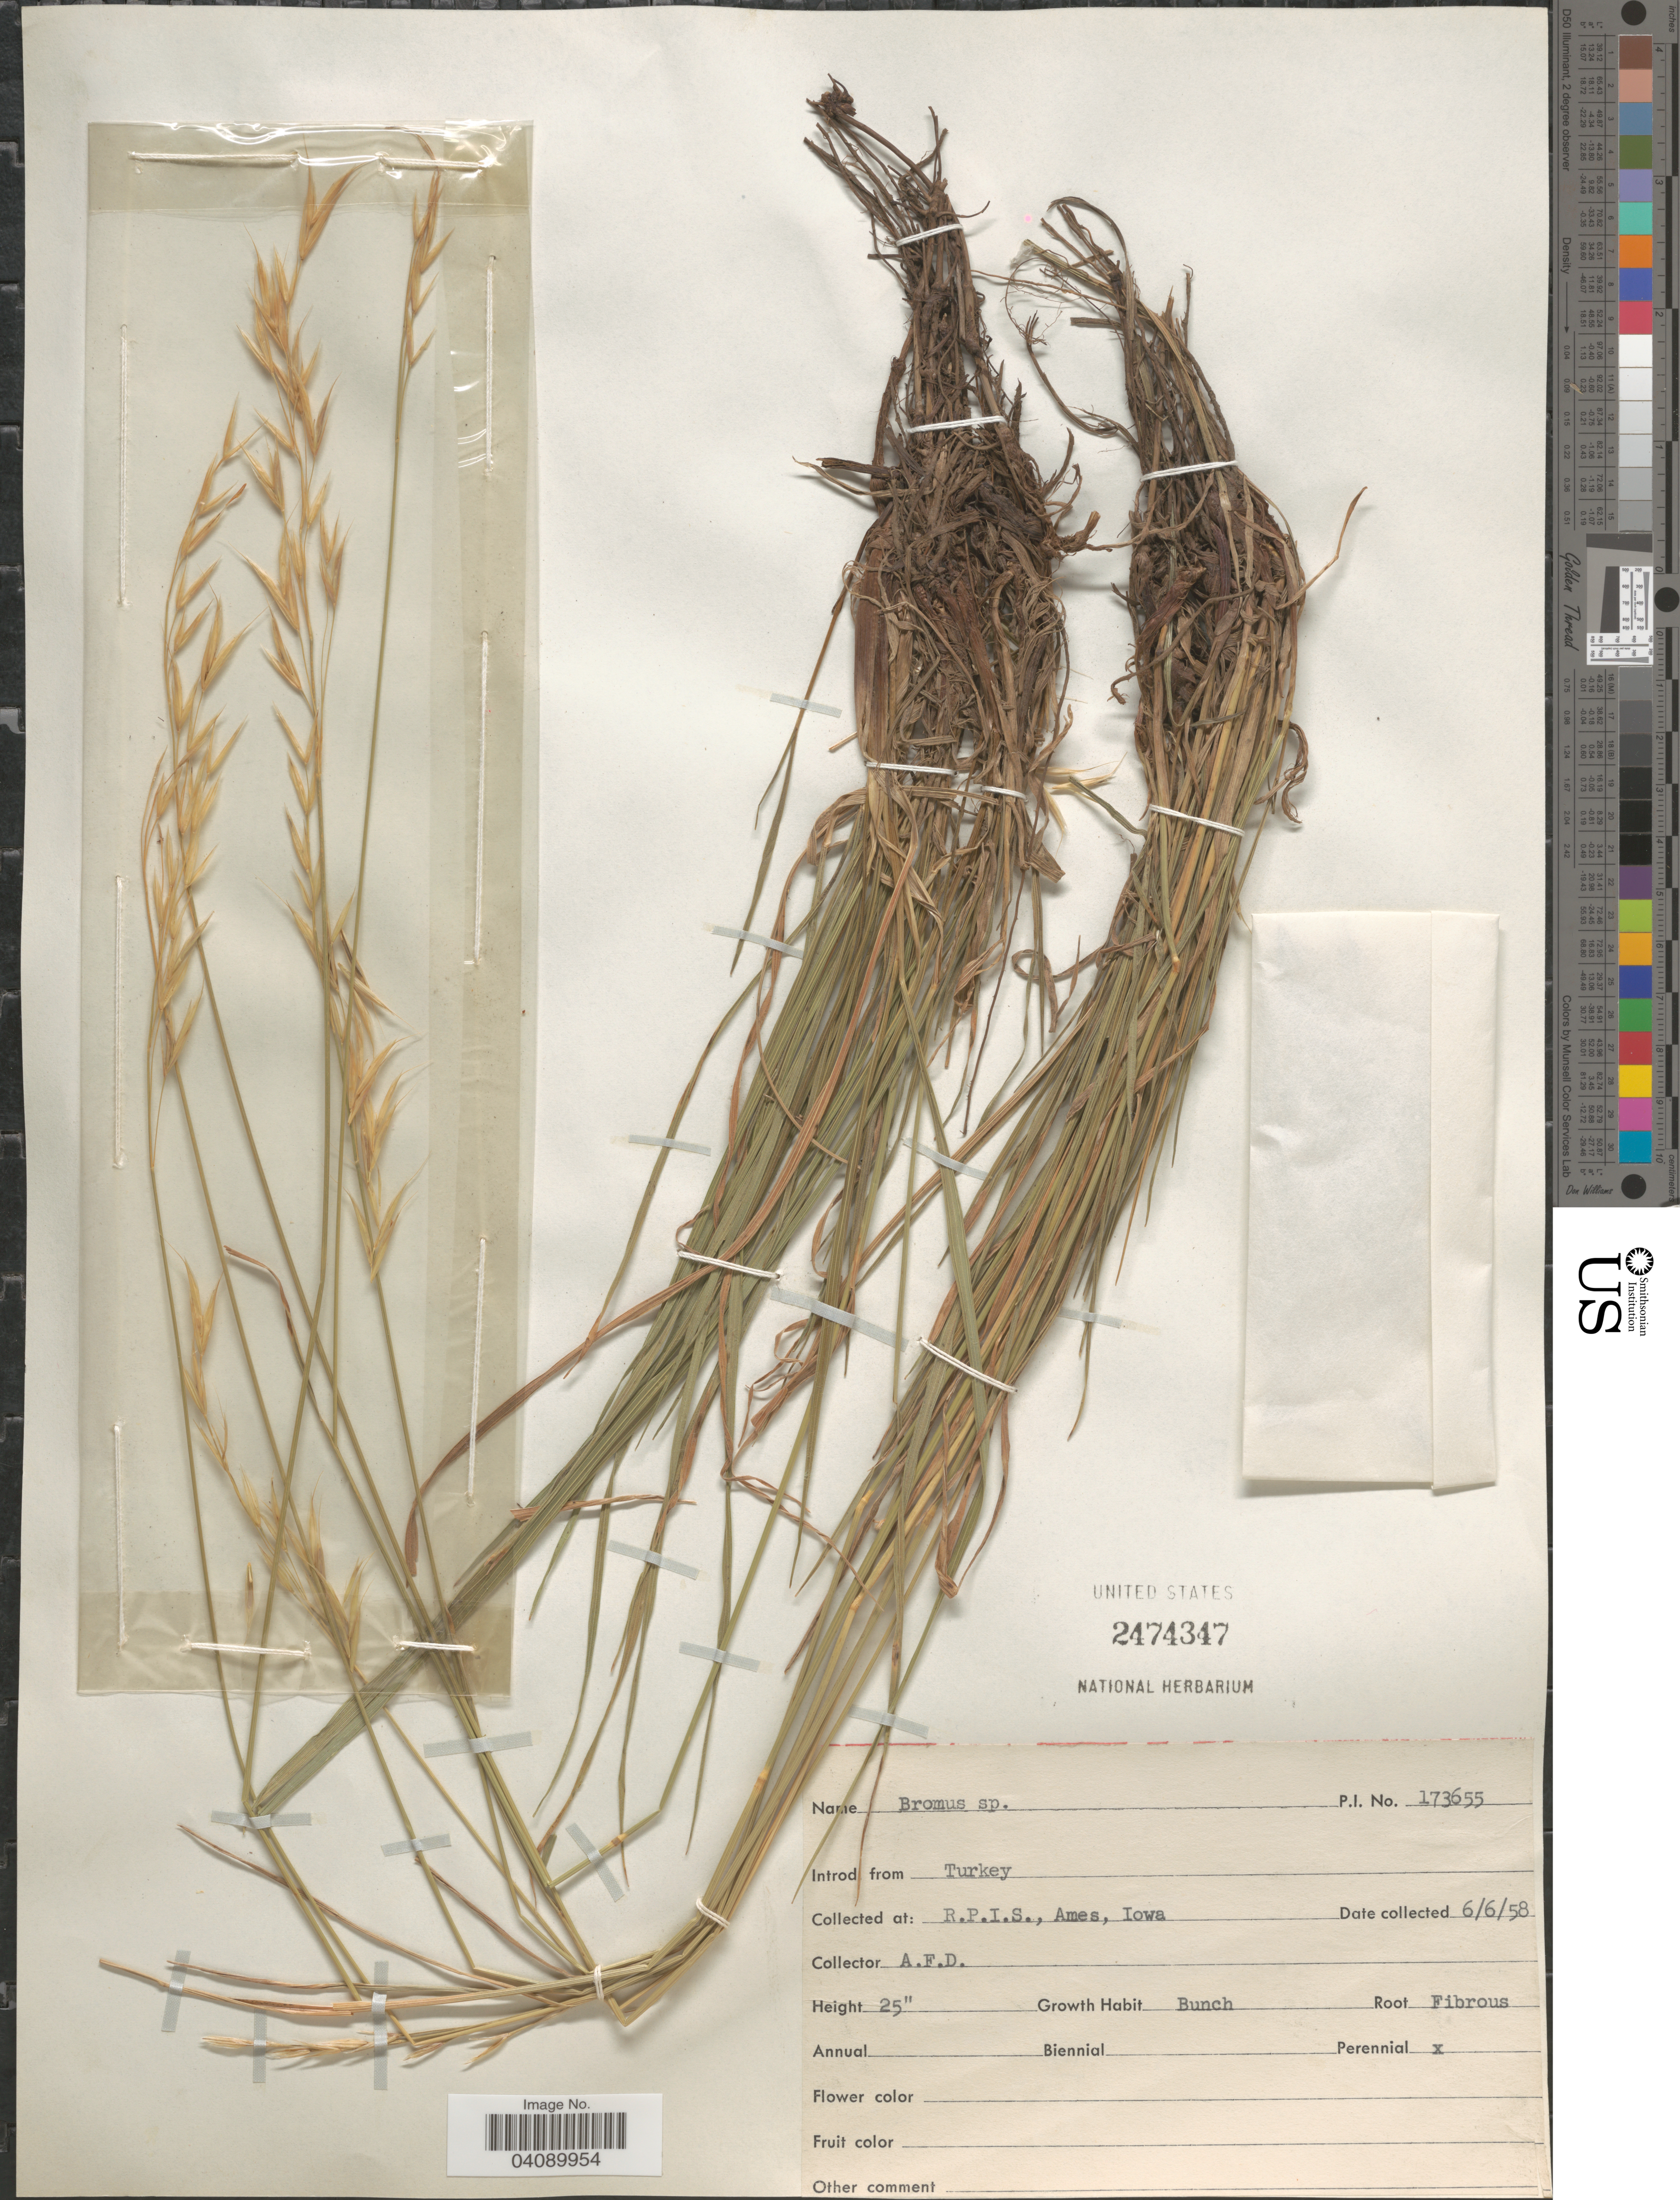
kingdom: Plantae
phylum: Tracheophyta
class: Liliopsida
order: Poales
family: Poaceae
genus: Bromus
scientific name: Bromus sp.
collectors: A. D.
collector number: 173655?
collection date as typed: Transcribed d/m/y: 6/6/58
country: United States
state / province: Iowa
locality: R. P. I. S., Ames.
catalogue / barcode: US 2474347